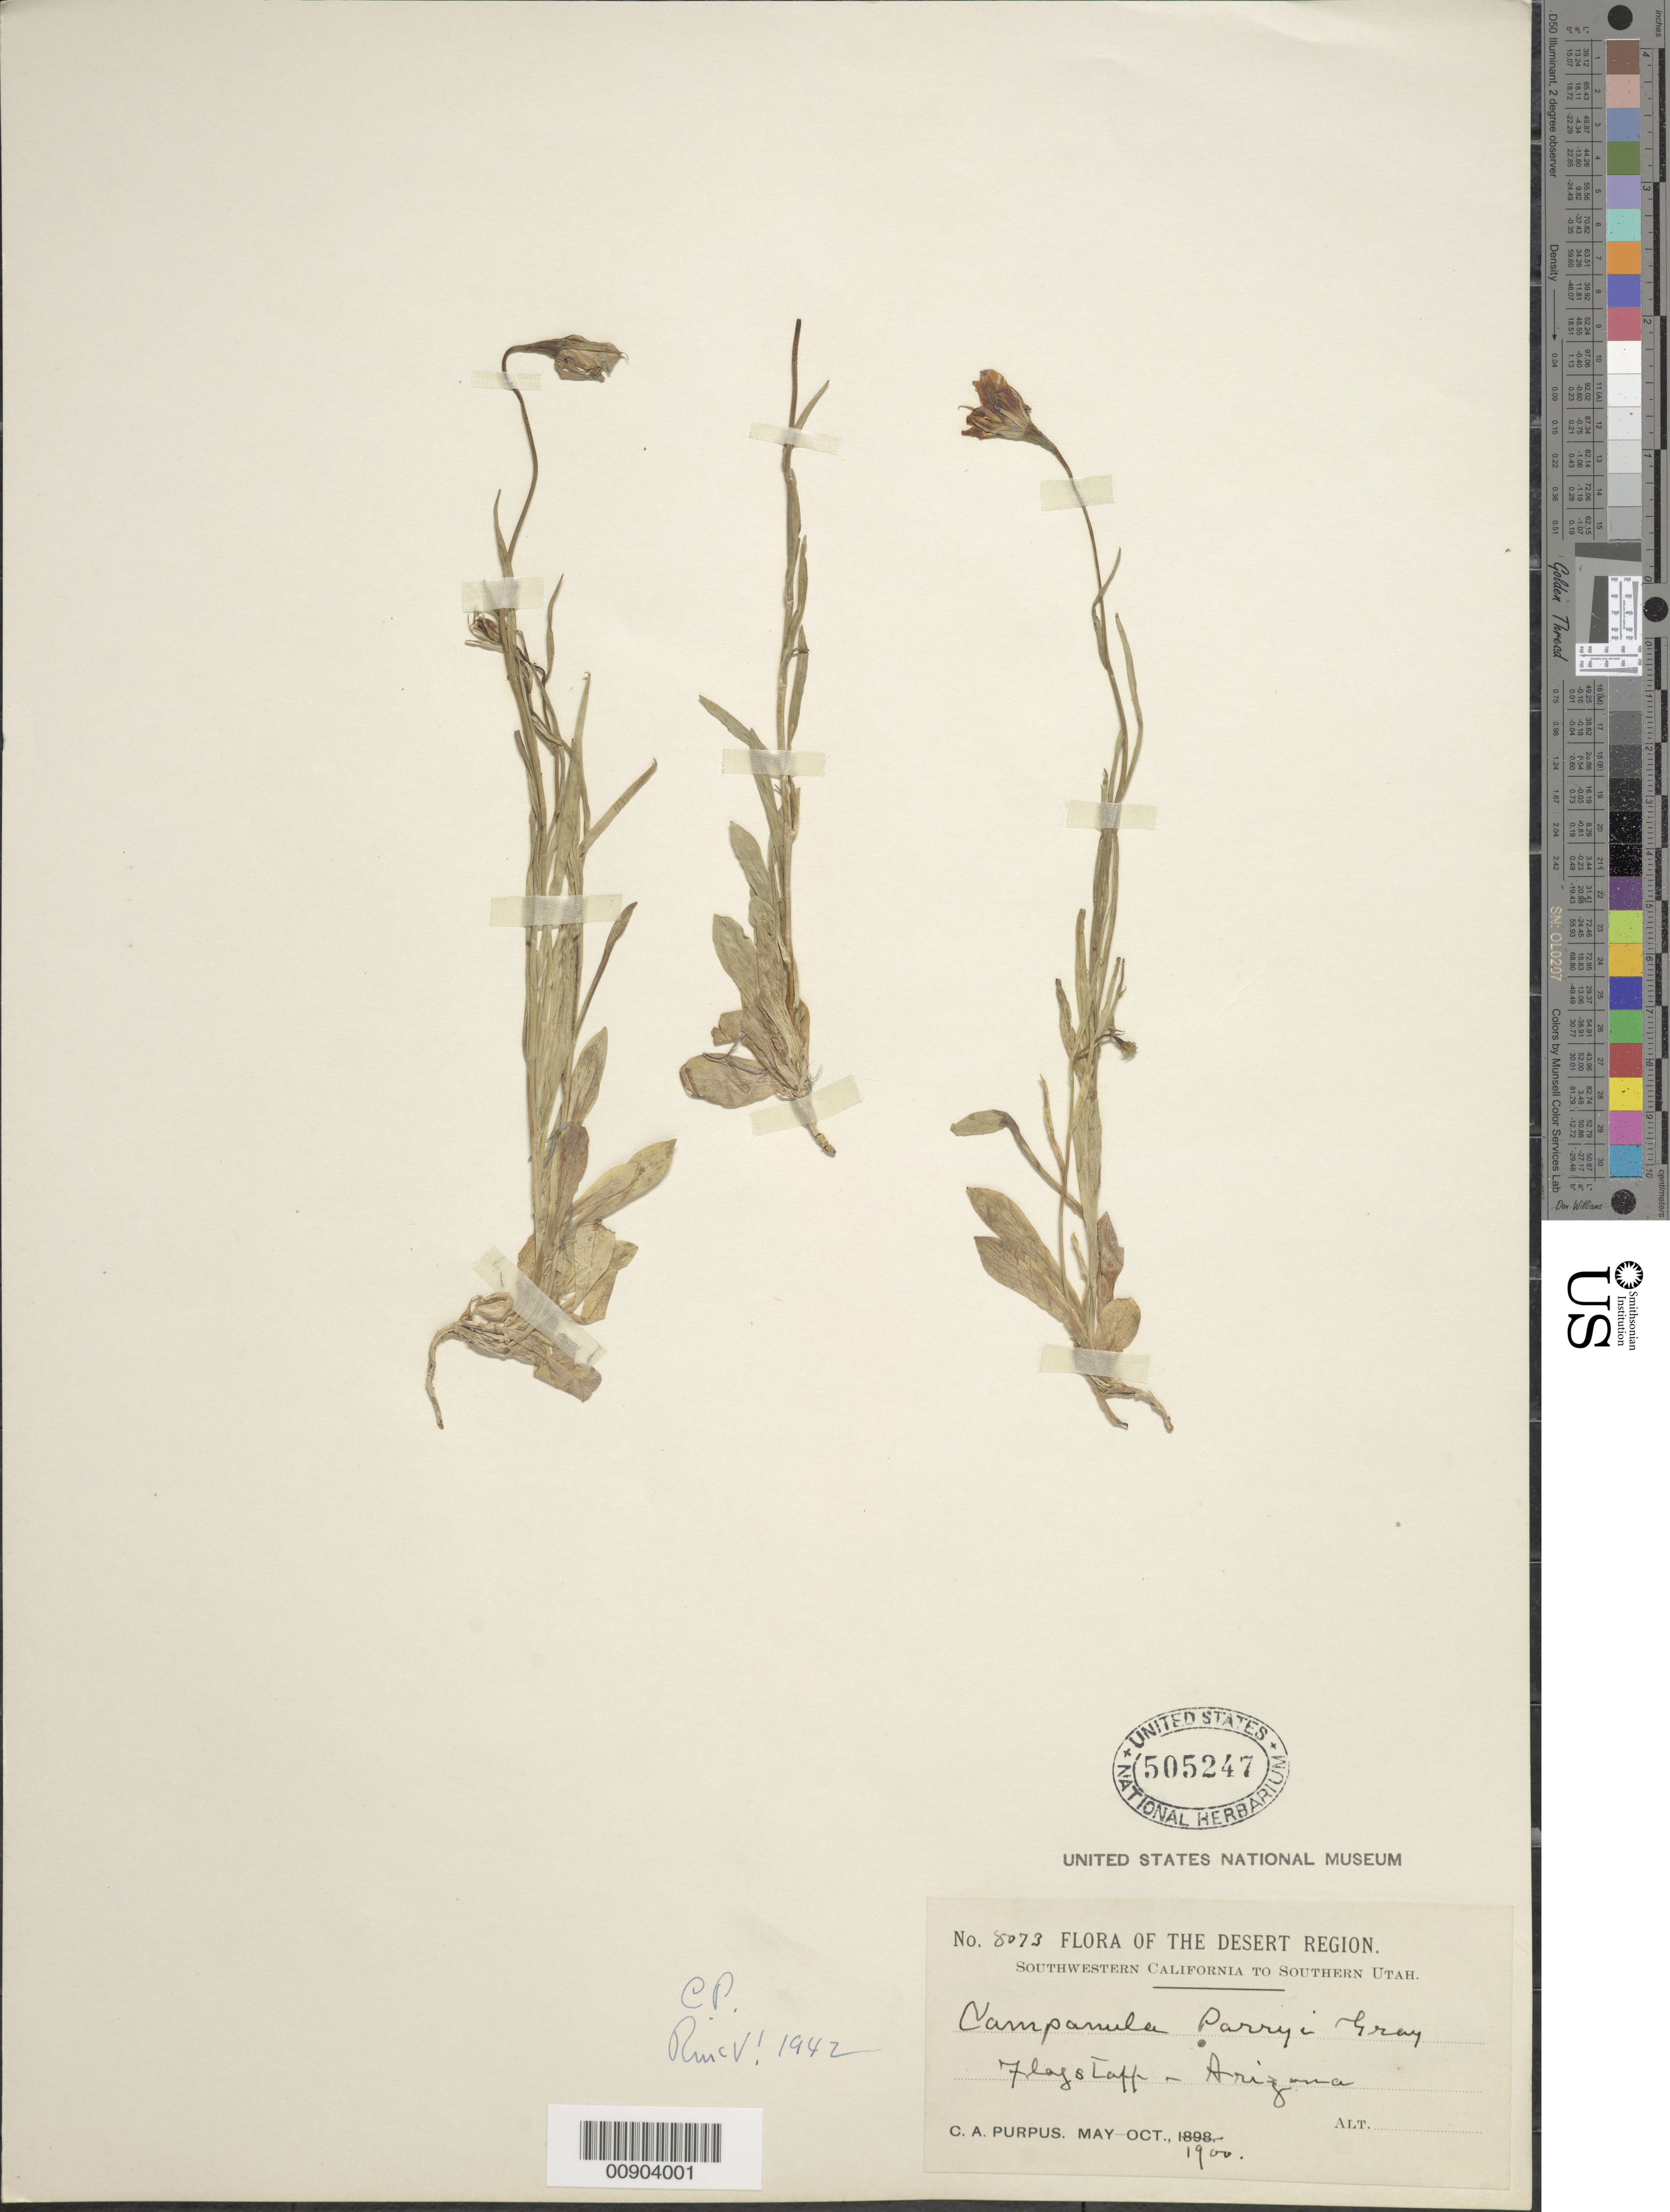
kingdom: Plantae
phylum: Tracheophyta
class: Magnoliopsida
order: Asterales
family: Campanulaceae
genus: Campanula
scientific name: Campanula parryi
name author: A. Gray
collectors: C. A. Purpus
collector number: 8073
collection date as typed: May 1900 to -- Oct 1900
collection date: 1900-05/1900-10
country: United States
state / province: Arizona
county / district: Coconino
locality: Flagstaff.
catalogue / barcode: US 505247